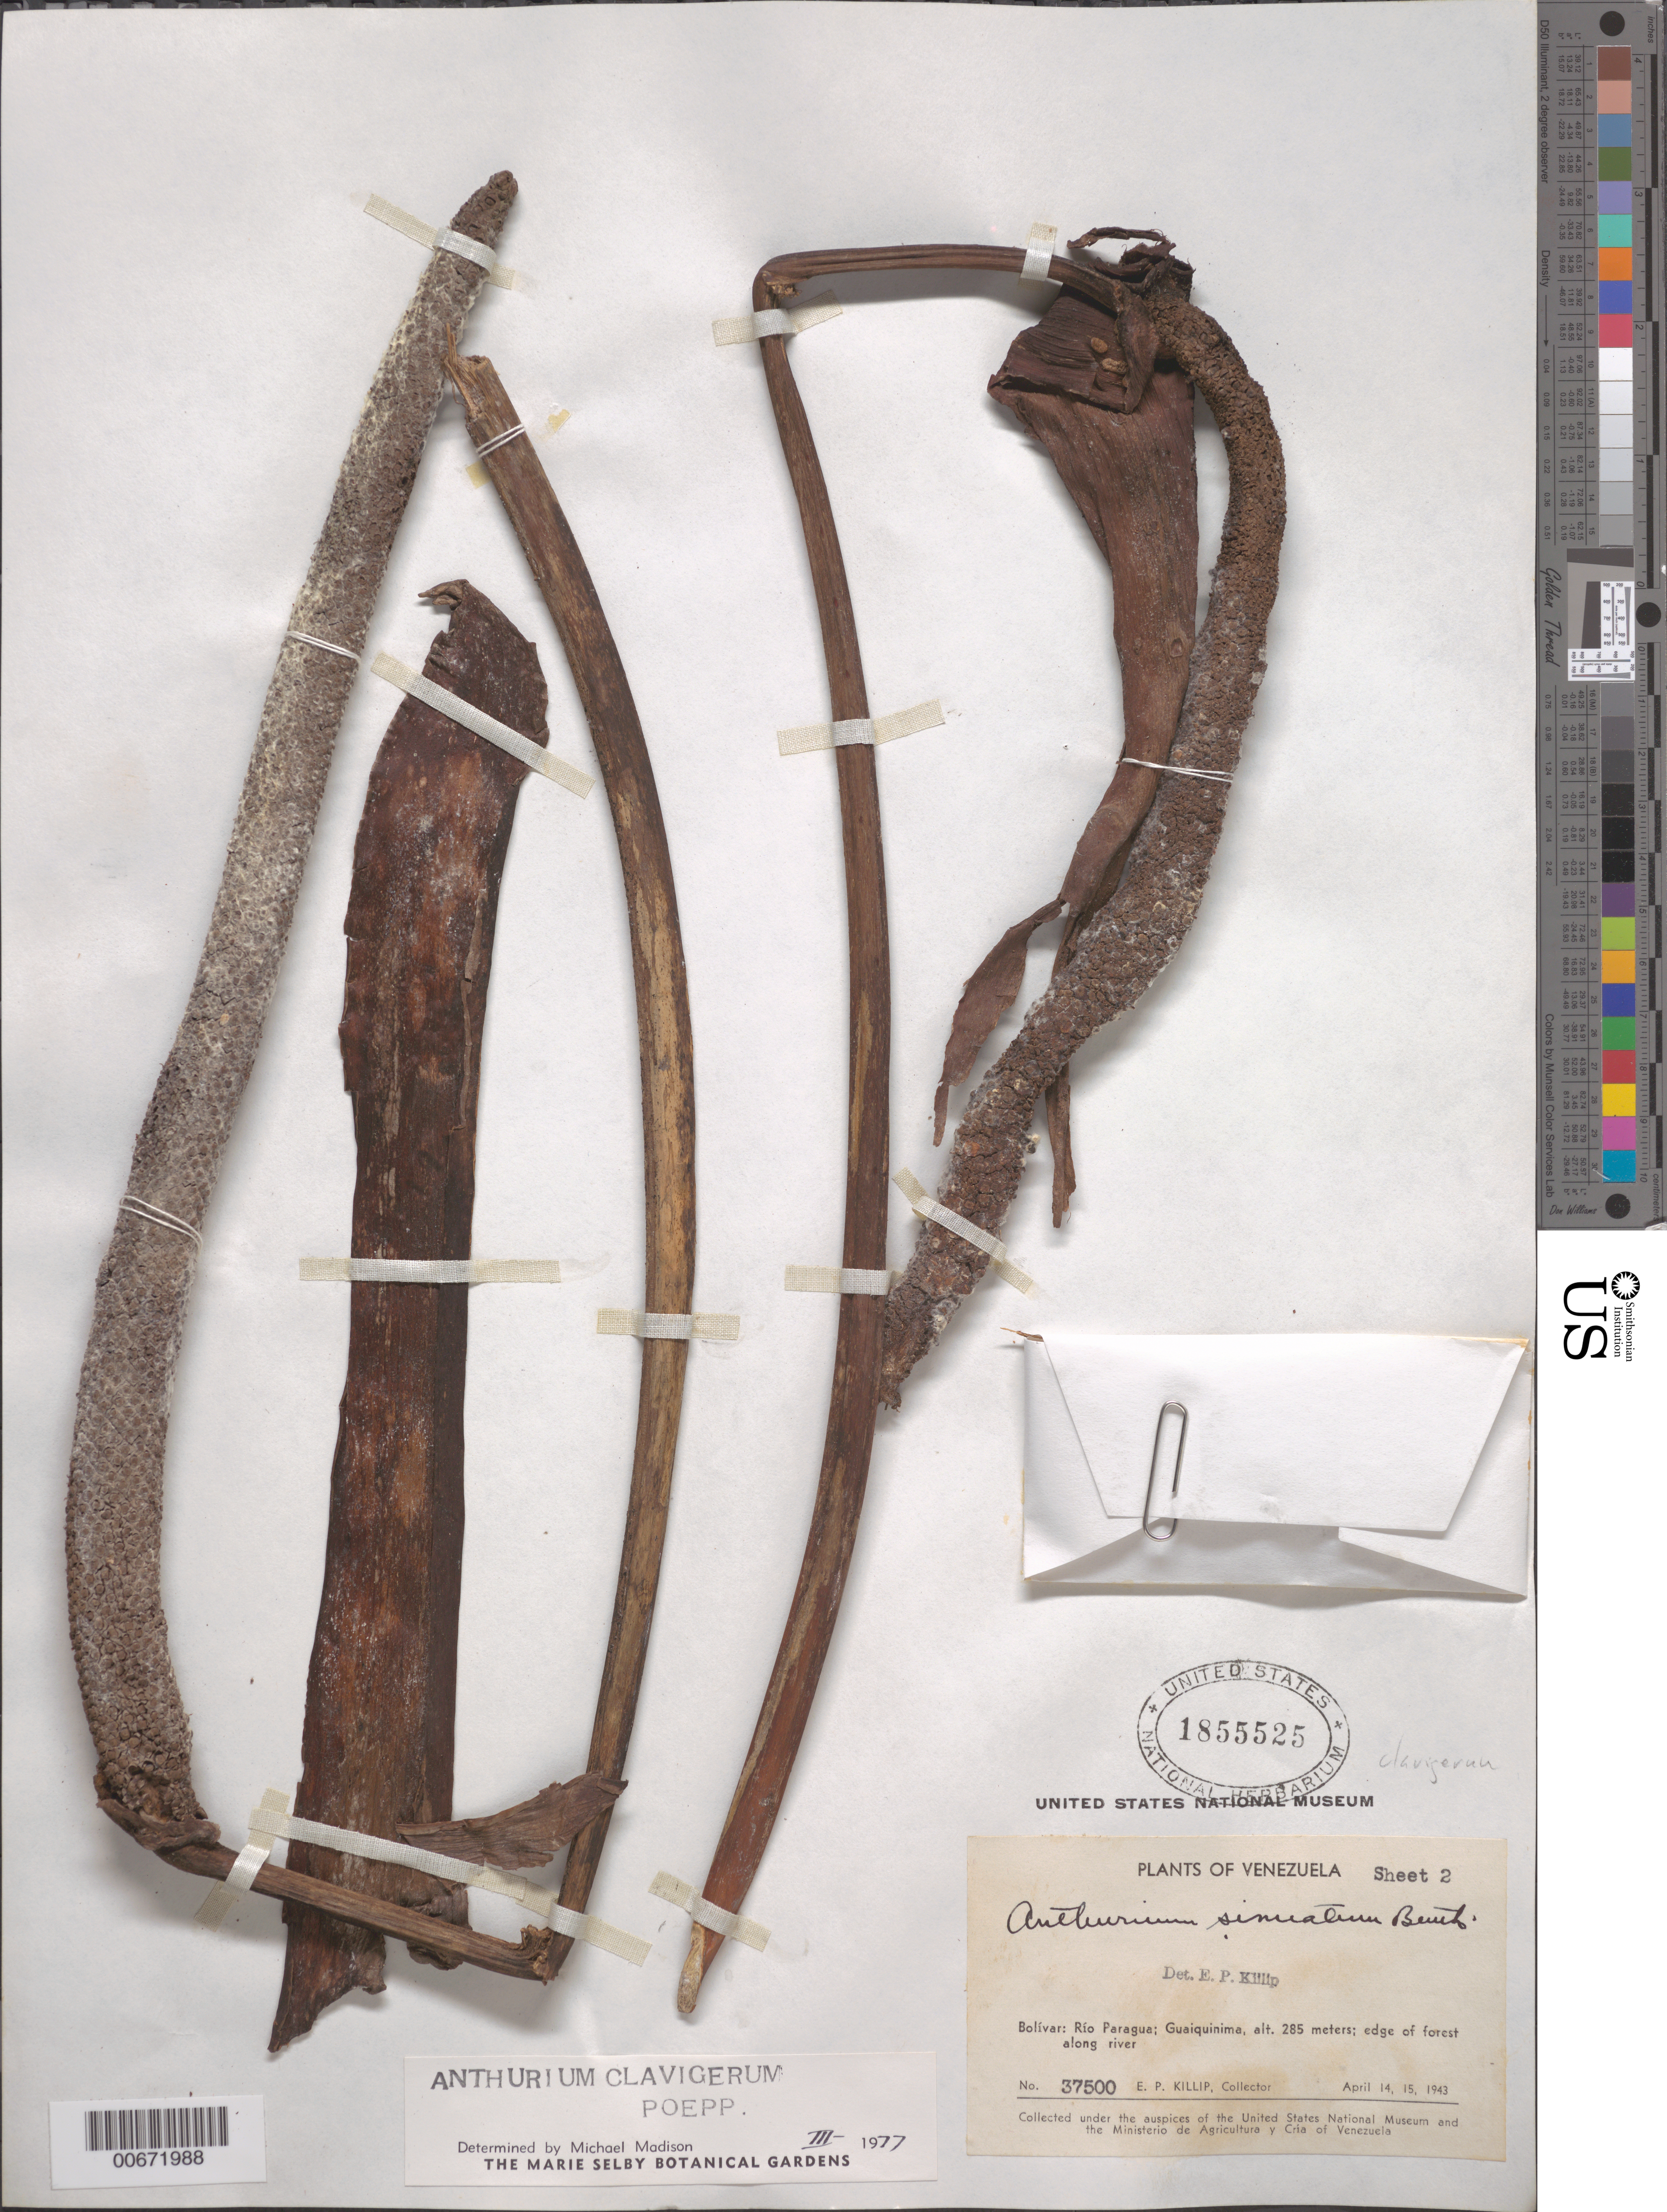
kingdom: Plantae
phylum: Tracheophyta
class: Liliopsida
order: Alismatales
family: Araceae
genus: Anthurium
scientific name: Anthurium clavigerum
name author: Poepp. & Endl.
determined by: Madison, Michael T.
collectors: E. P. Killip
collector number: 37500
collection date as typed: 14-Apr-43 to 15-Apr-43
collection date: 1943-04-14/1943-04-15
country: Venezuela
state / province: Bolívar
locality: Guaiquinima, Río Paragua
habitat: Forest along river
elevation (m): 285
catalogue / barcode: US 1855525